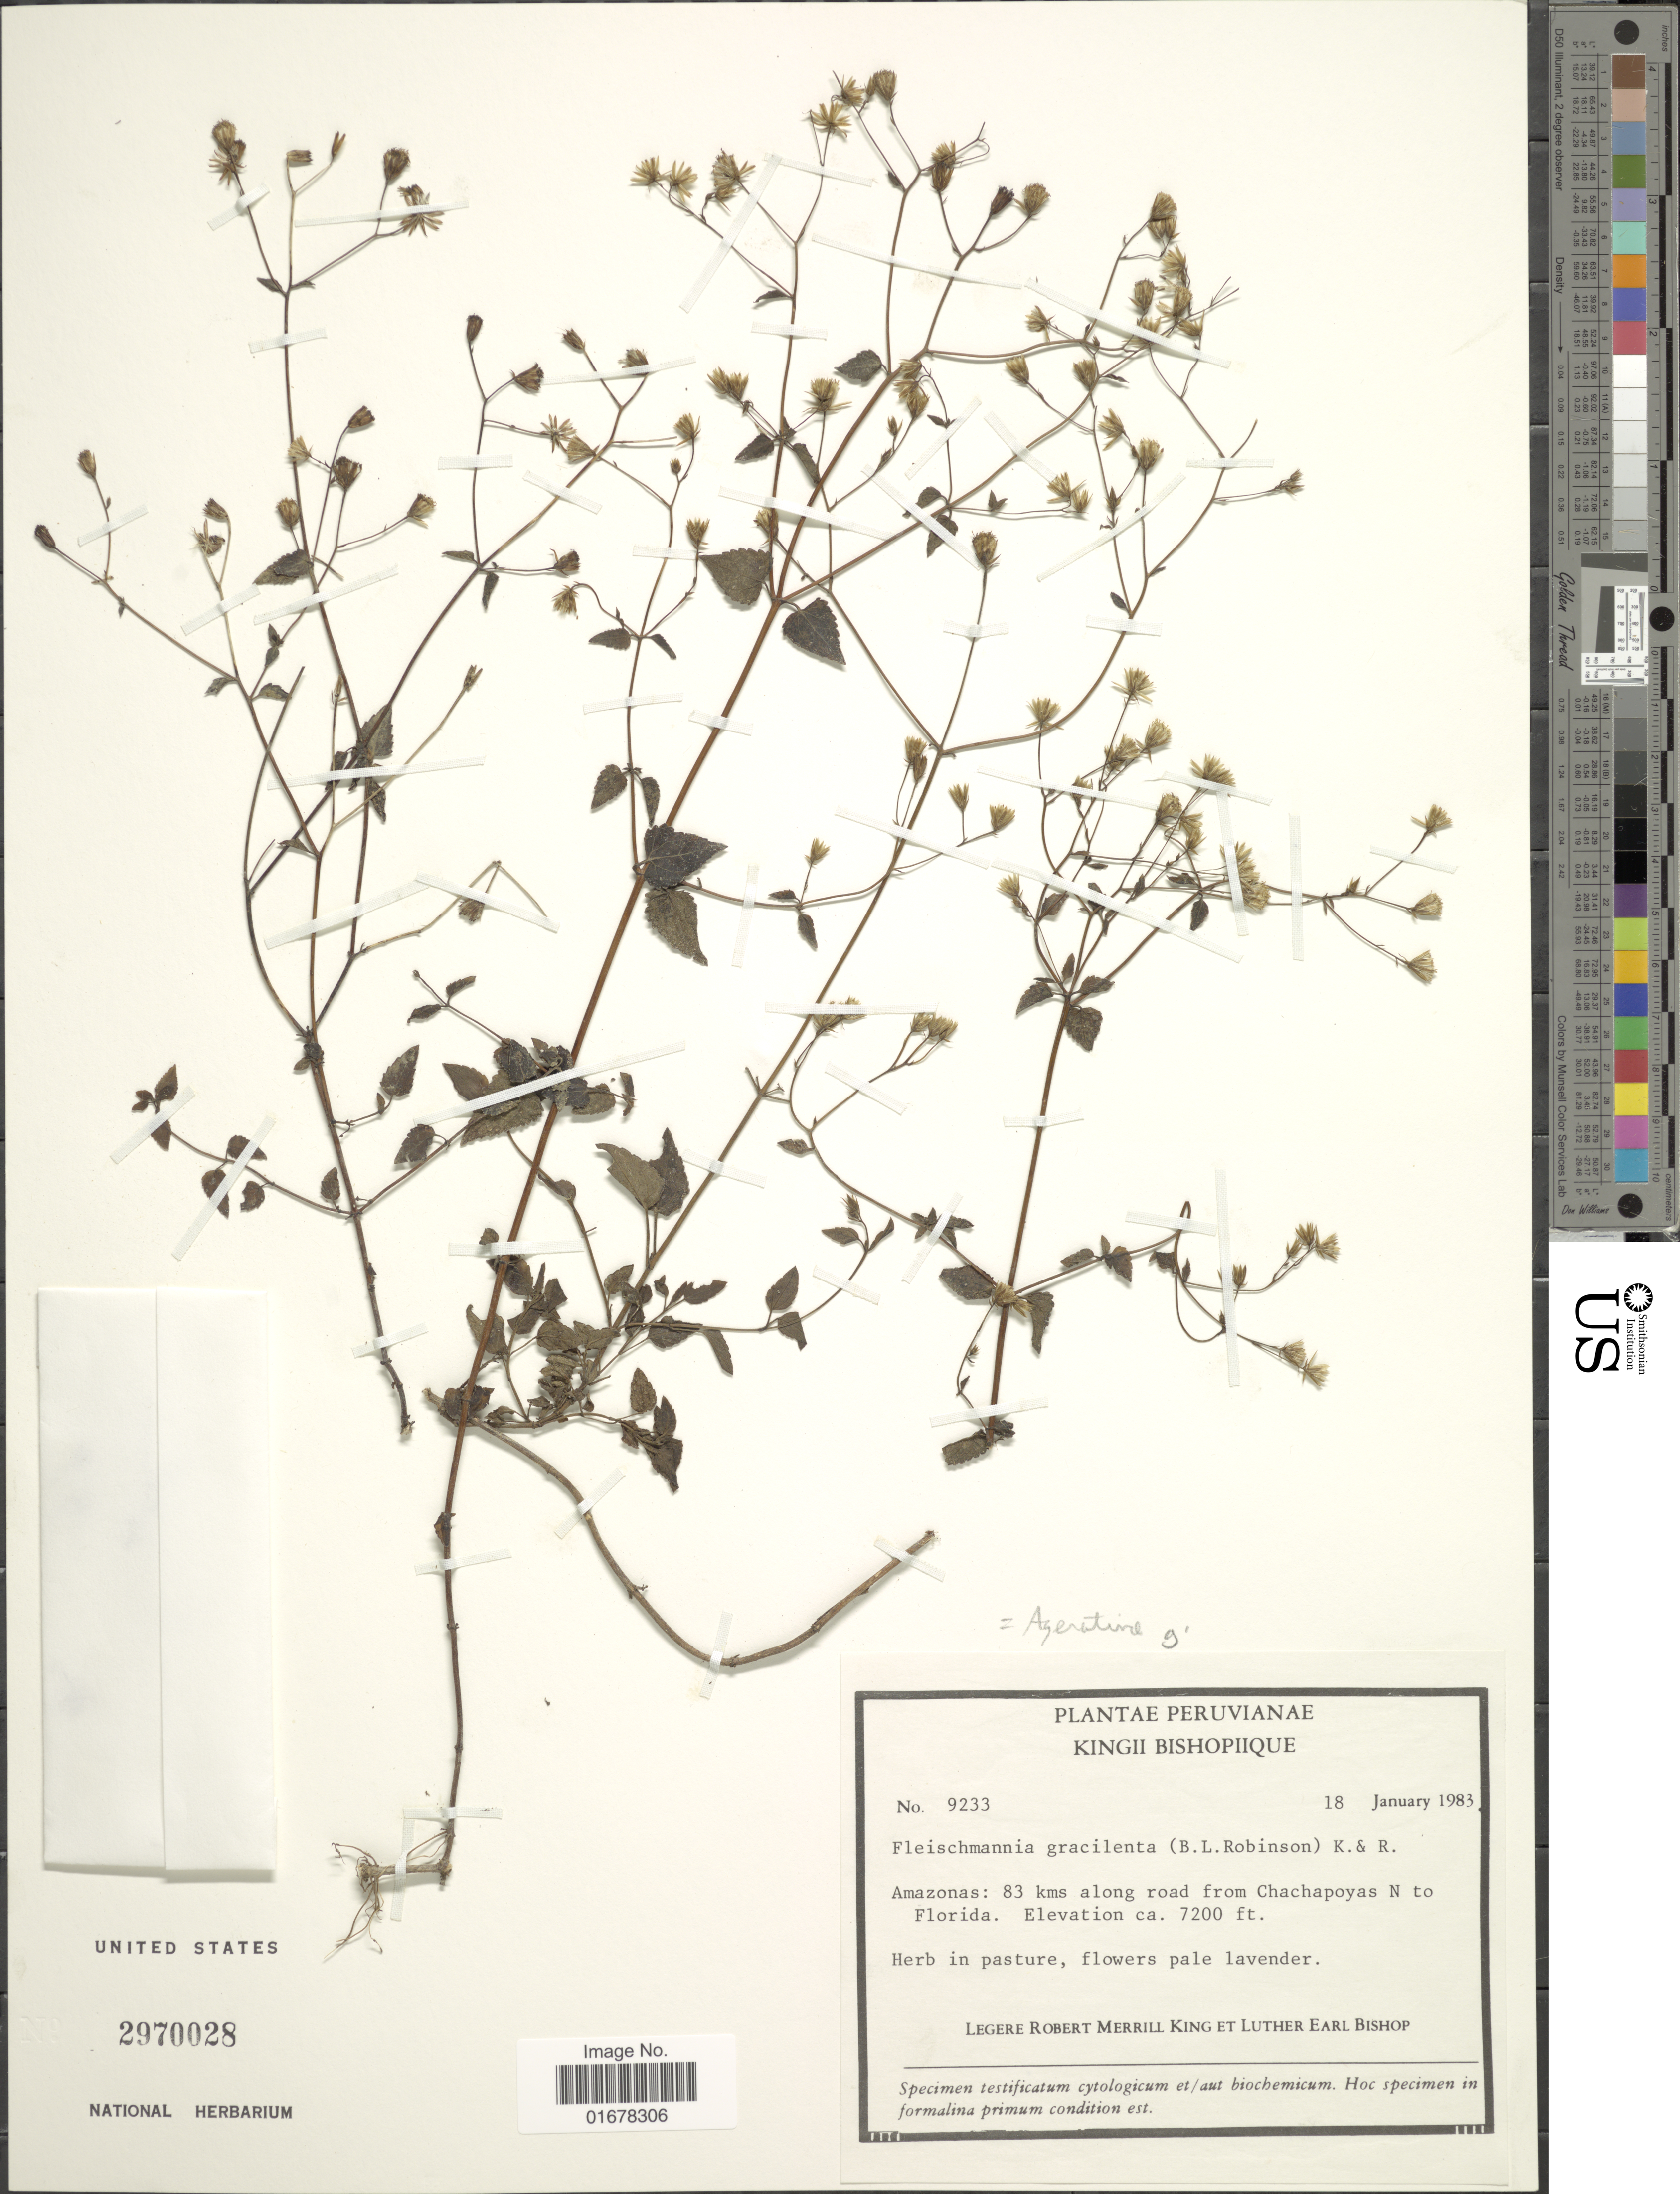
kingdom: Plantae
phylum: Tracheophyta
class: Magnoliopsida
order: Asterales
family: Asteraceae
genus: Ageratina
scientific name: Ageratina gracilenta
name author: (B.L. Rob.) R.M. King & H. Rob.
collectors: R. M. King & L. E. Bishop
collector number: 9233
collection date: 1983-01-18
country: Peru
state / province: Amazonas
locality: Amazonas: 83 kms along road from Chachapoyas N to Florida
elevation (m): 2195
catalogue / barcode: US 2970028